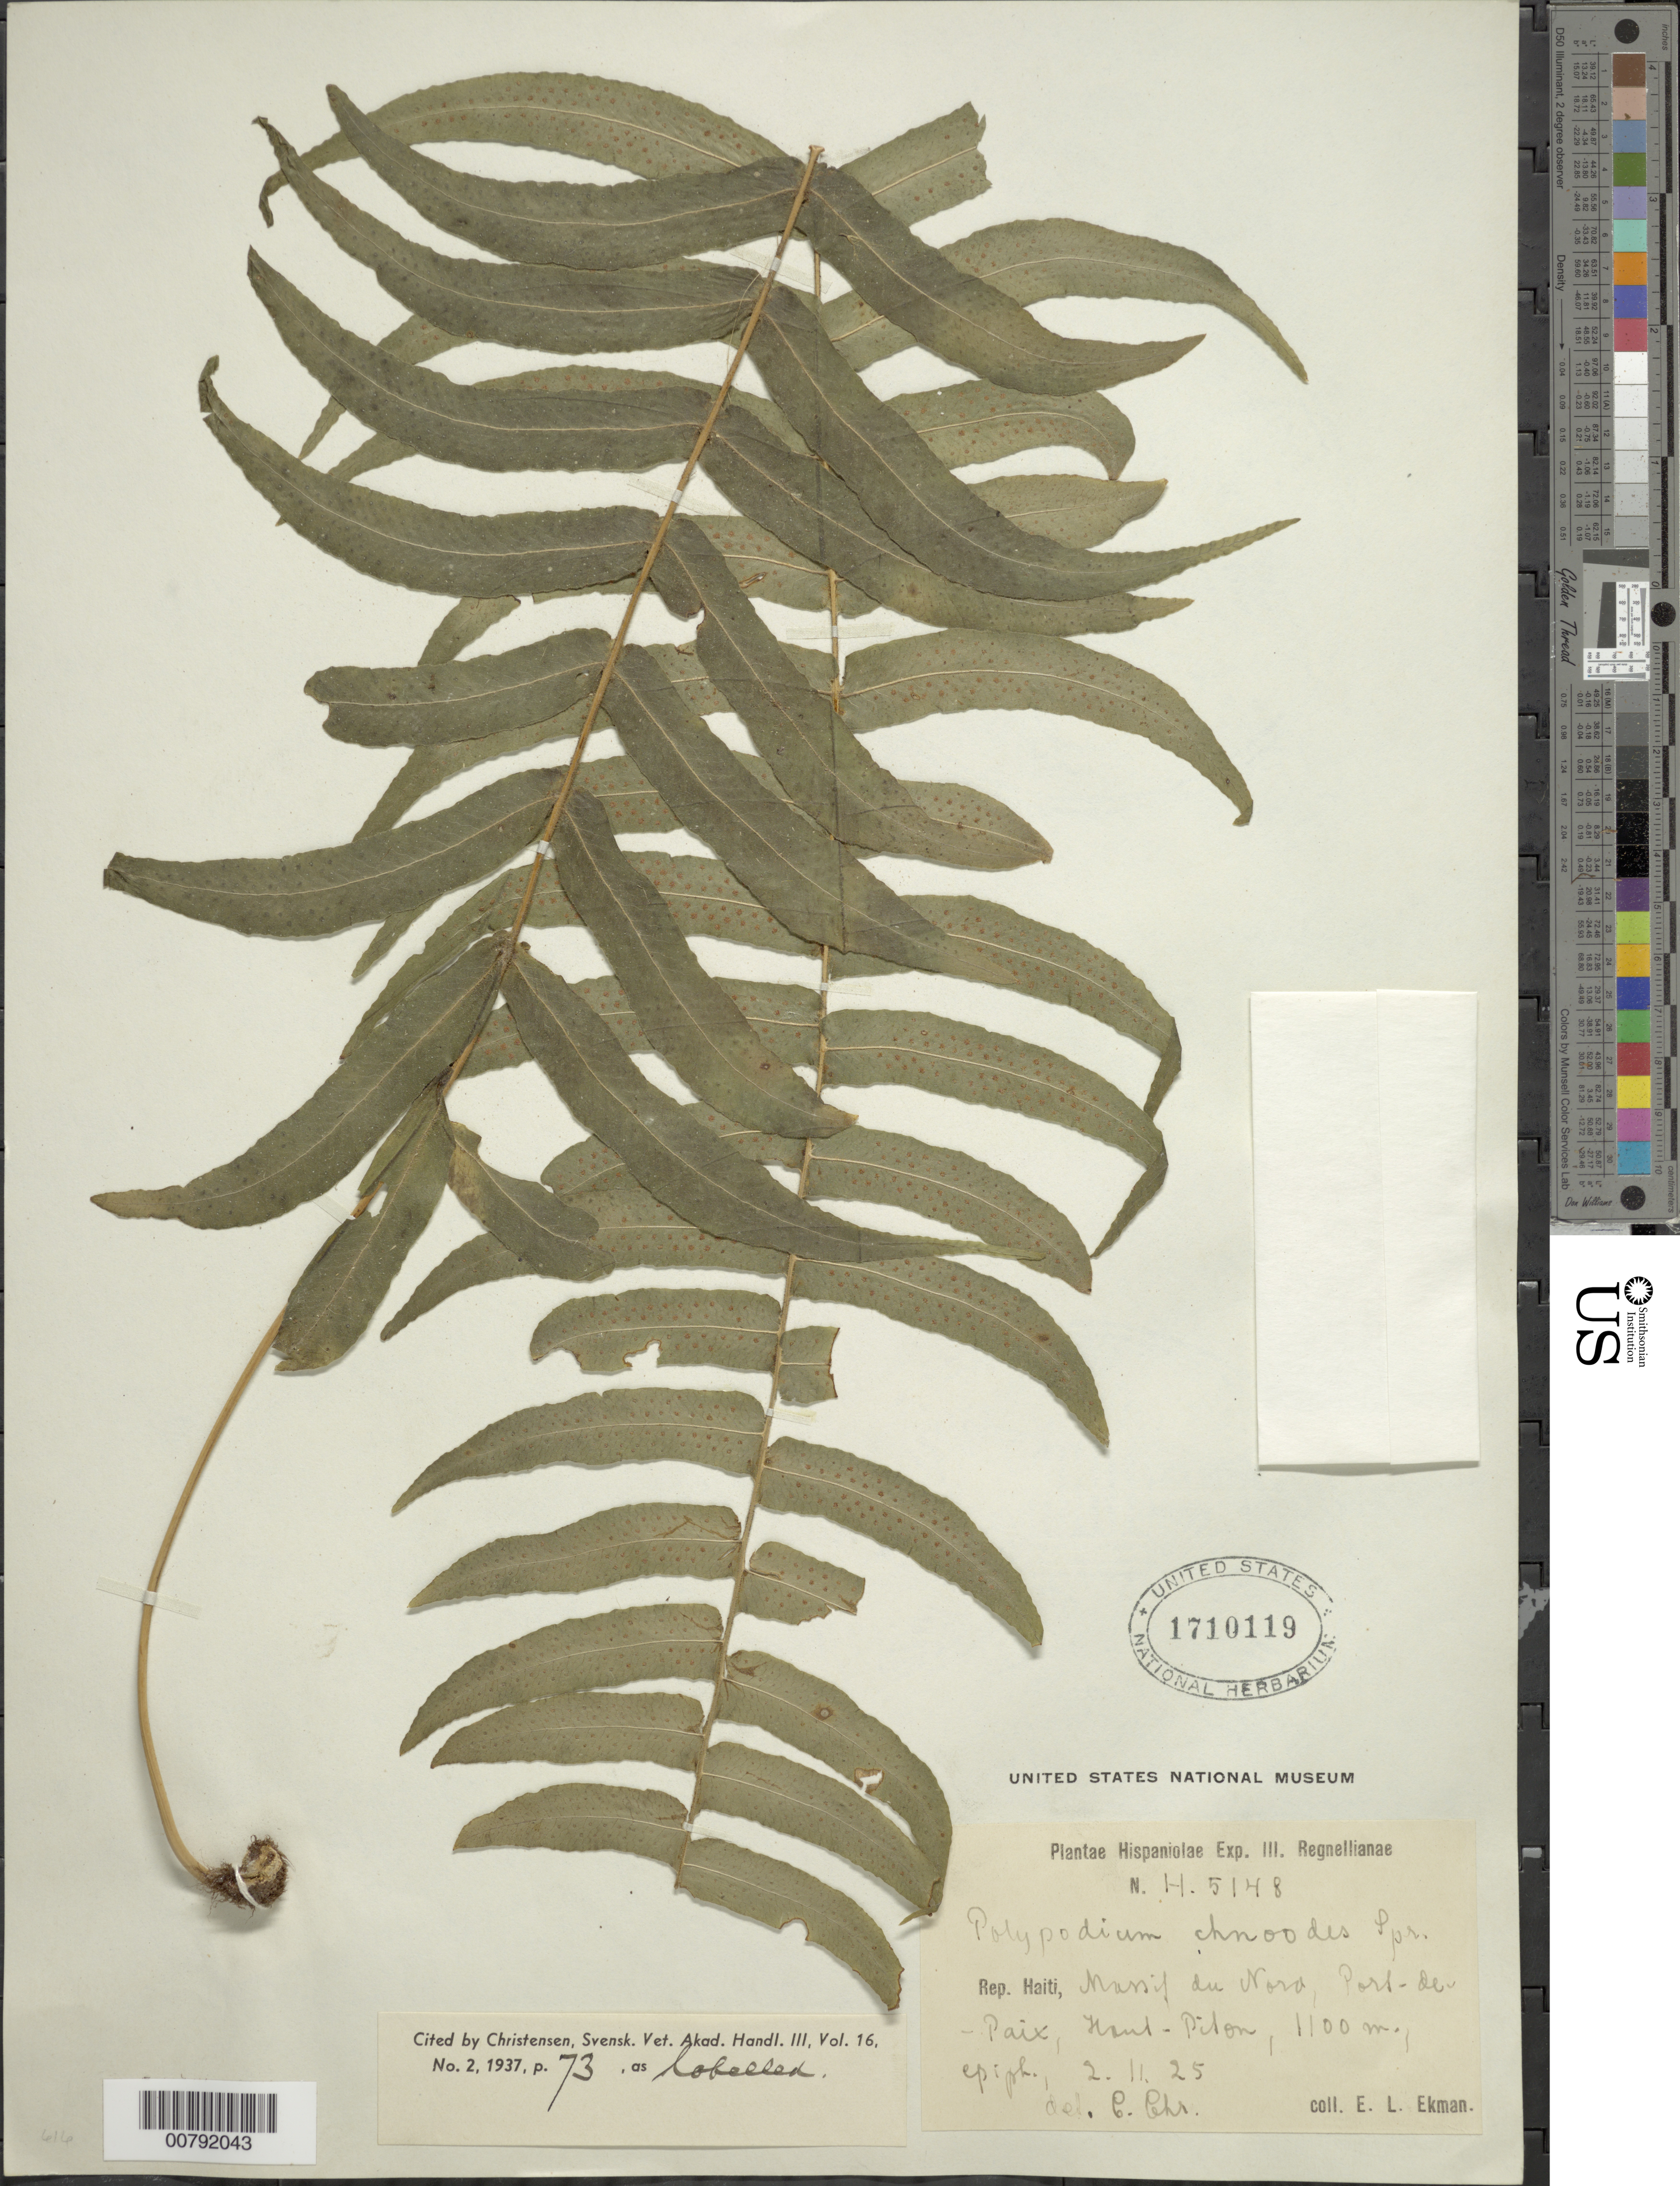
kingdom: Plantae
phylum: Tracheophyta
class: Polypodiopsida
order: Polypodiales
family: Polypodiaceae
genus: Serpocaulon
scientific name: Serpocaulon dissimile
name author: (L.) A.R. Sm.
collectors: E. L. Ekman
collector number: H 5148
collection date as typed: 02 Nov 1925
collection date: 1925-11-02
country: Haiti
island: Hispaniola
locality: Massif du Nord, Port-de-Paix, Haut-Piton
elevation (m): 1100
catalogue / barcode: US 1710119